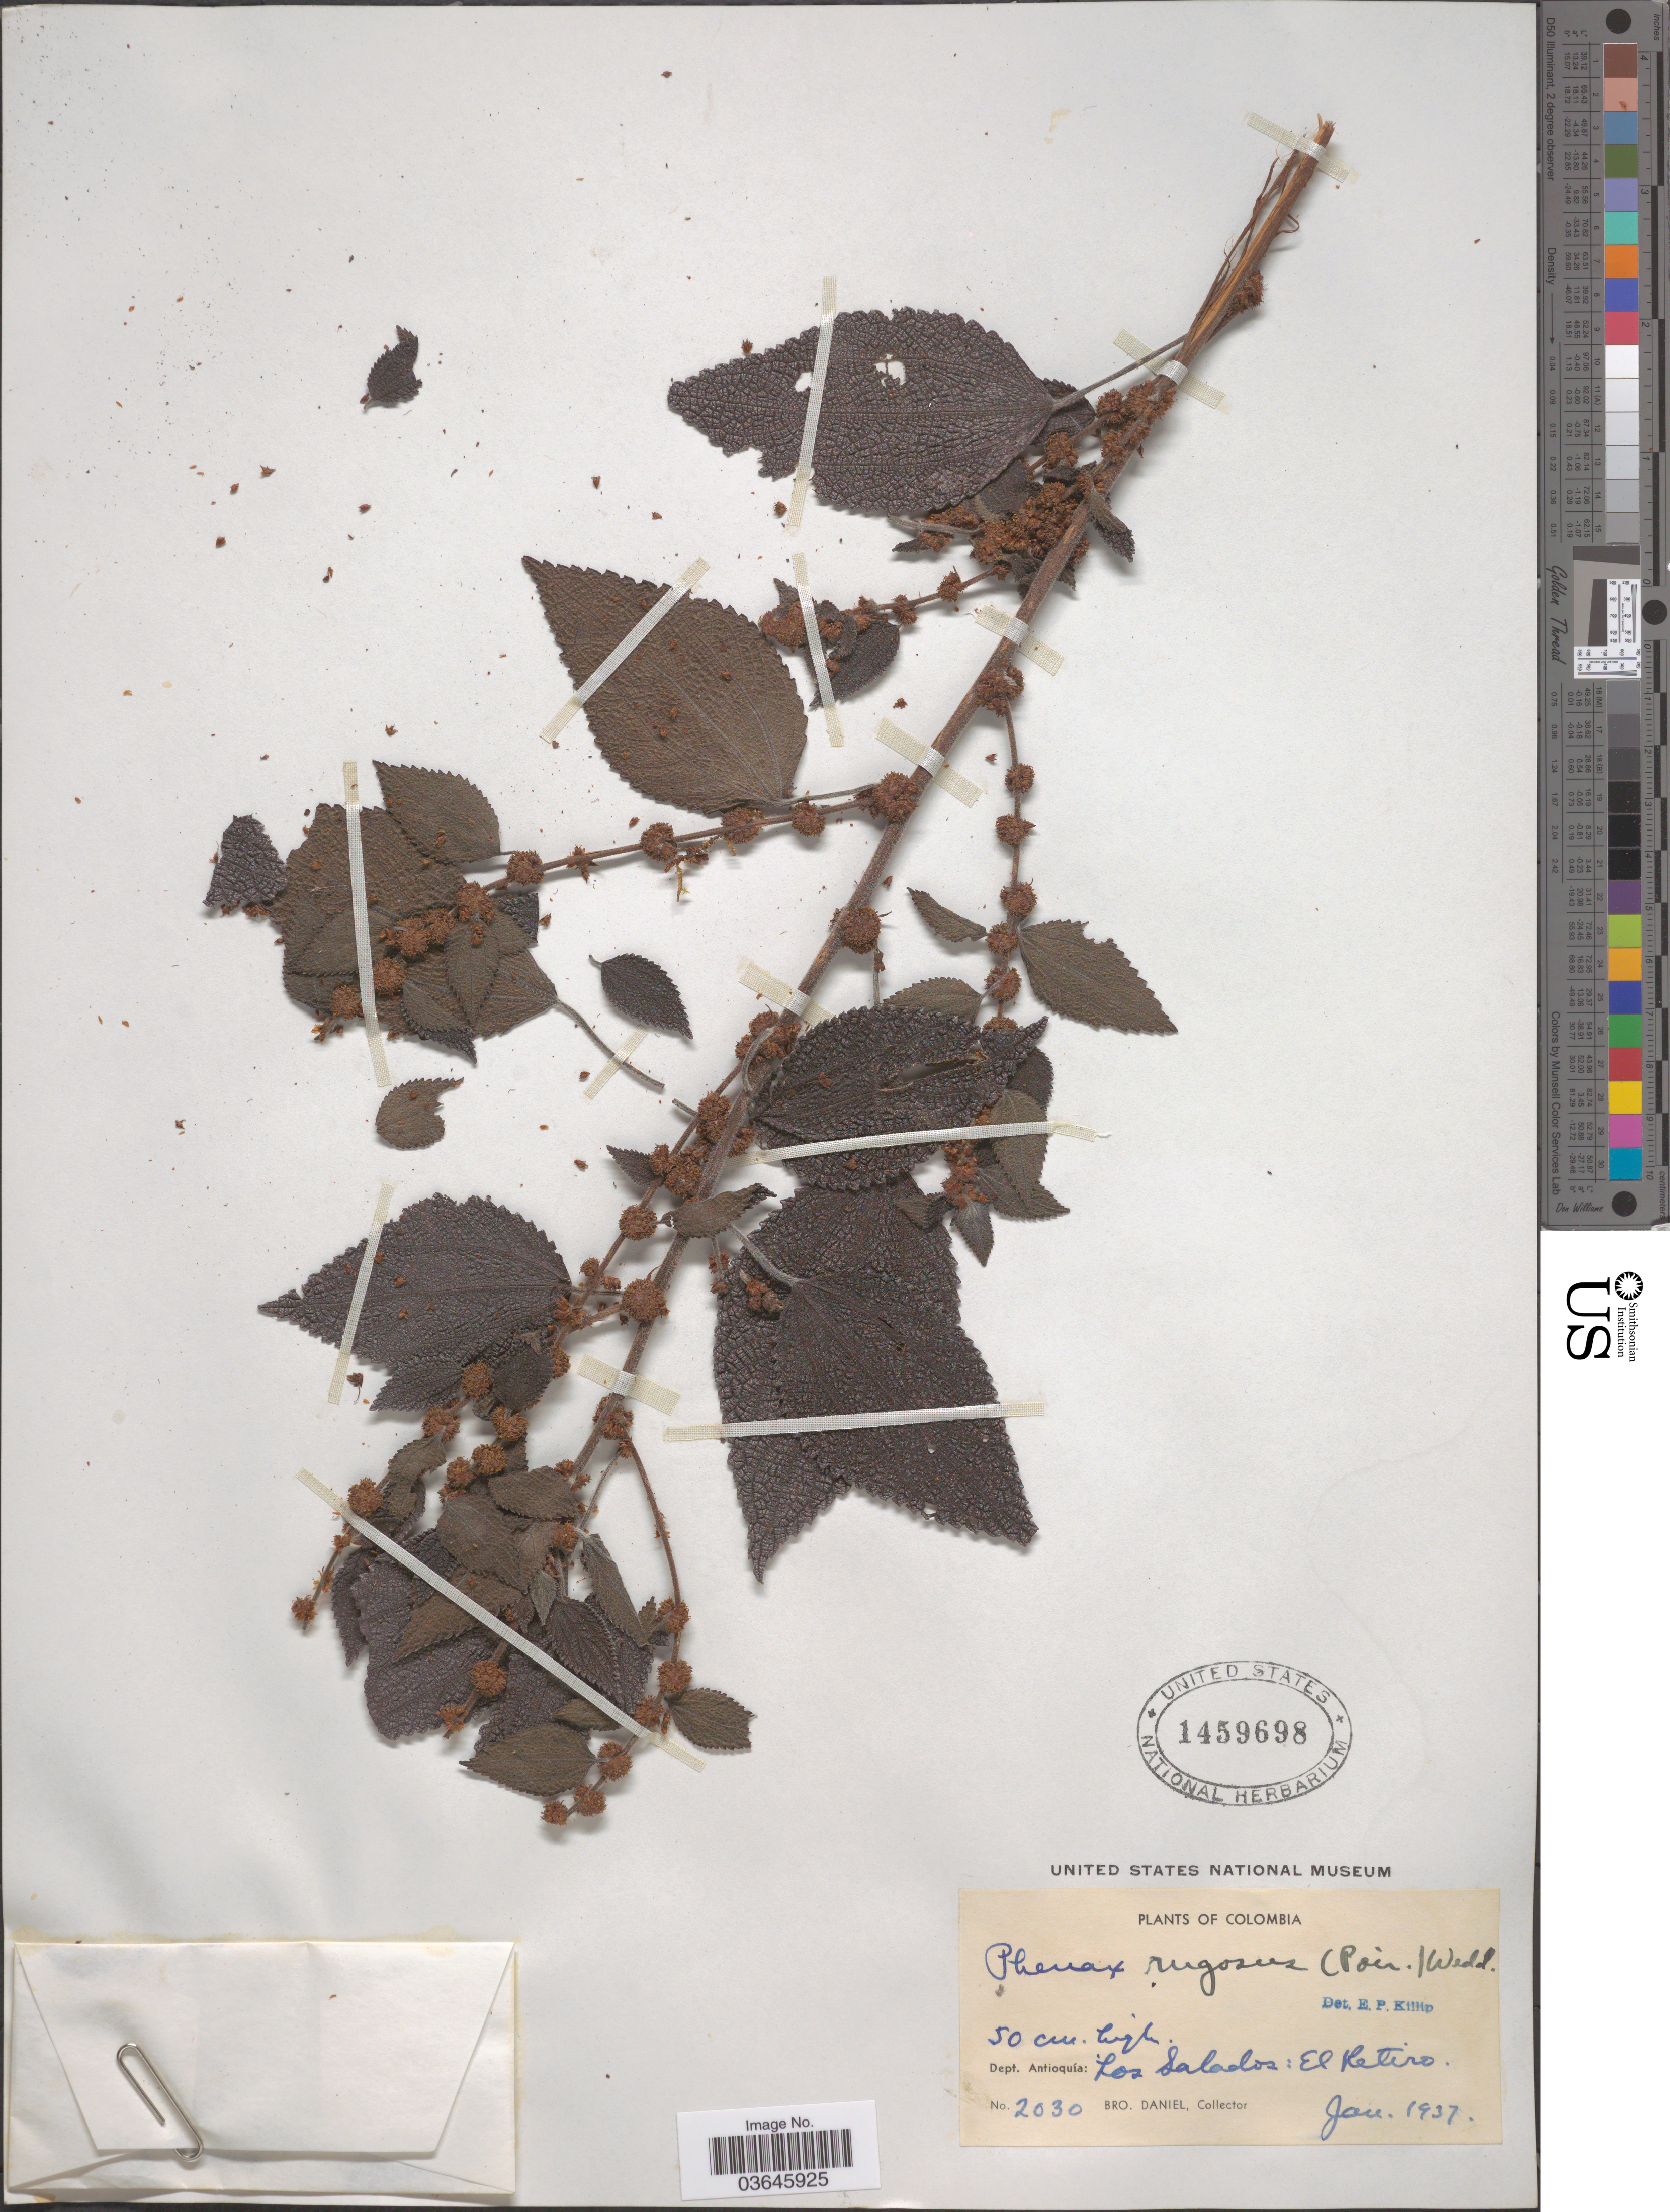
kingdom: Plantae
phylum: Tracheophyta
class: Magnoliopsida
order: Rosales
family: Urticaceae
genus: Phenax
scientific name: Phenax rugosus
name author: (Poir.) Wedd.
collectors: Bro. Daniel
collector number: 2030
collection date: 1937-01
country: Colombia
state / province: Antioquia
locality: Dept. Antioquía: Los Salados: El Retiro.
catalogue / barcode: US 1459698